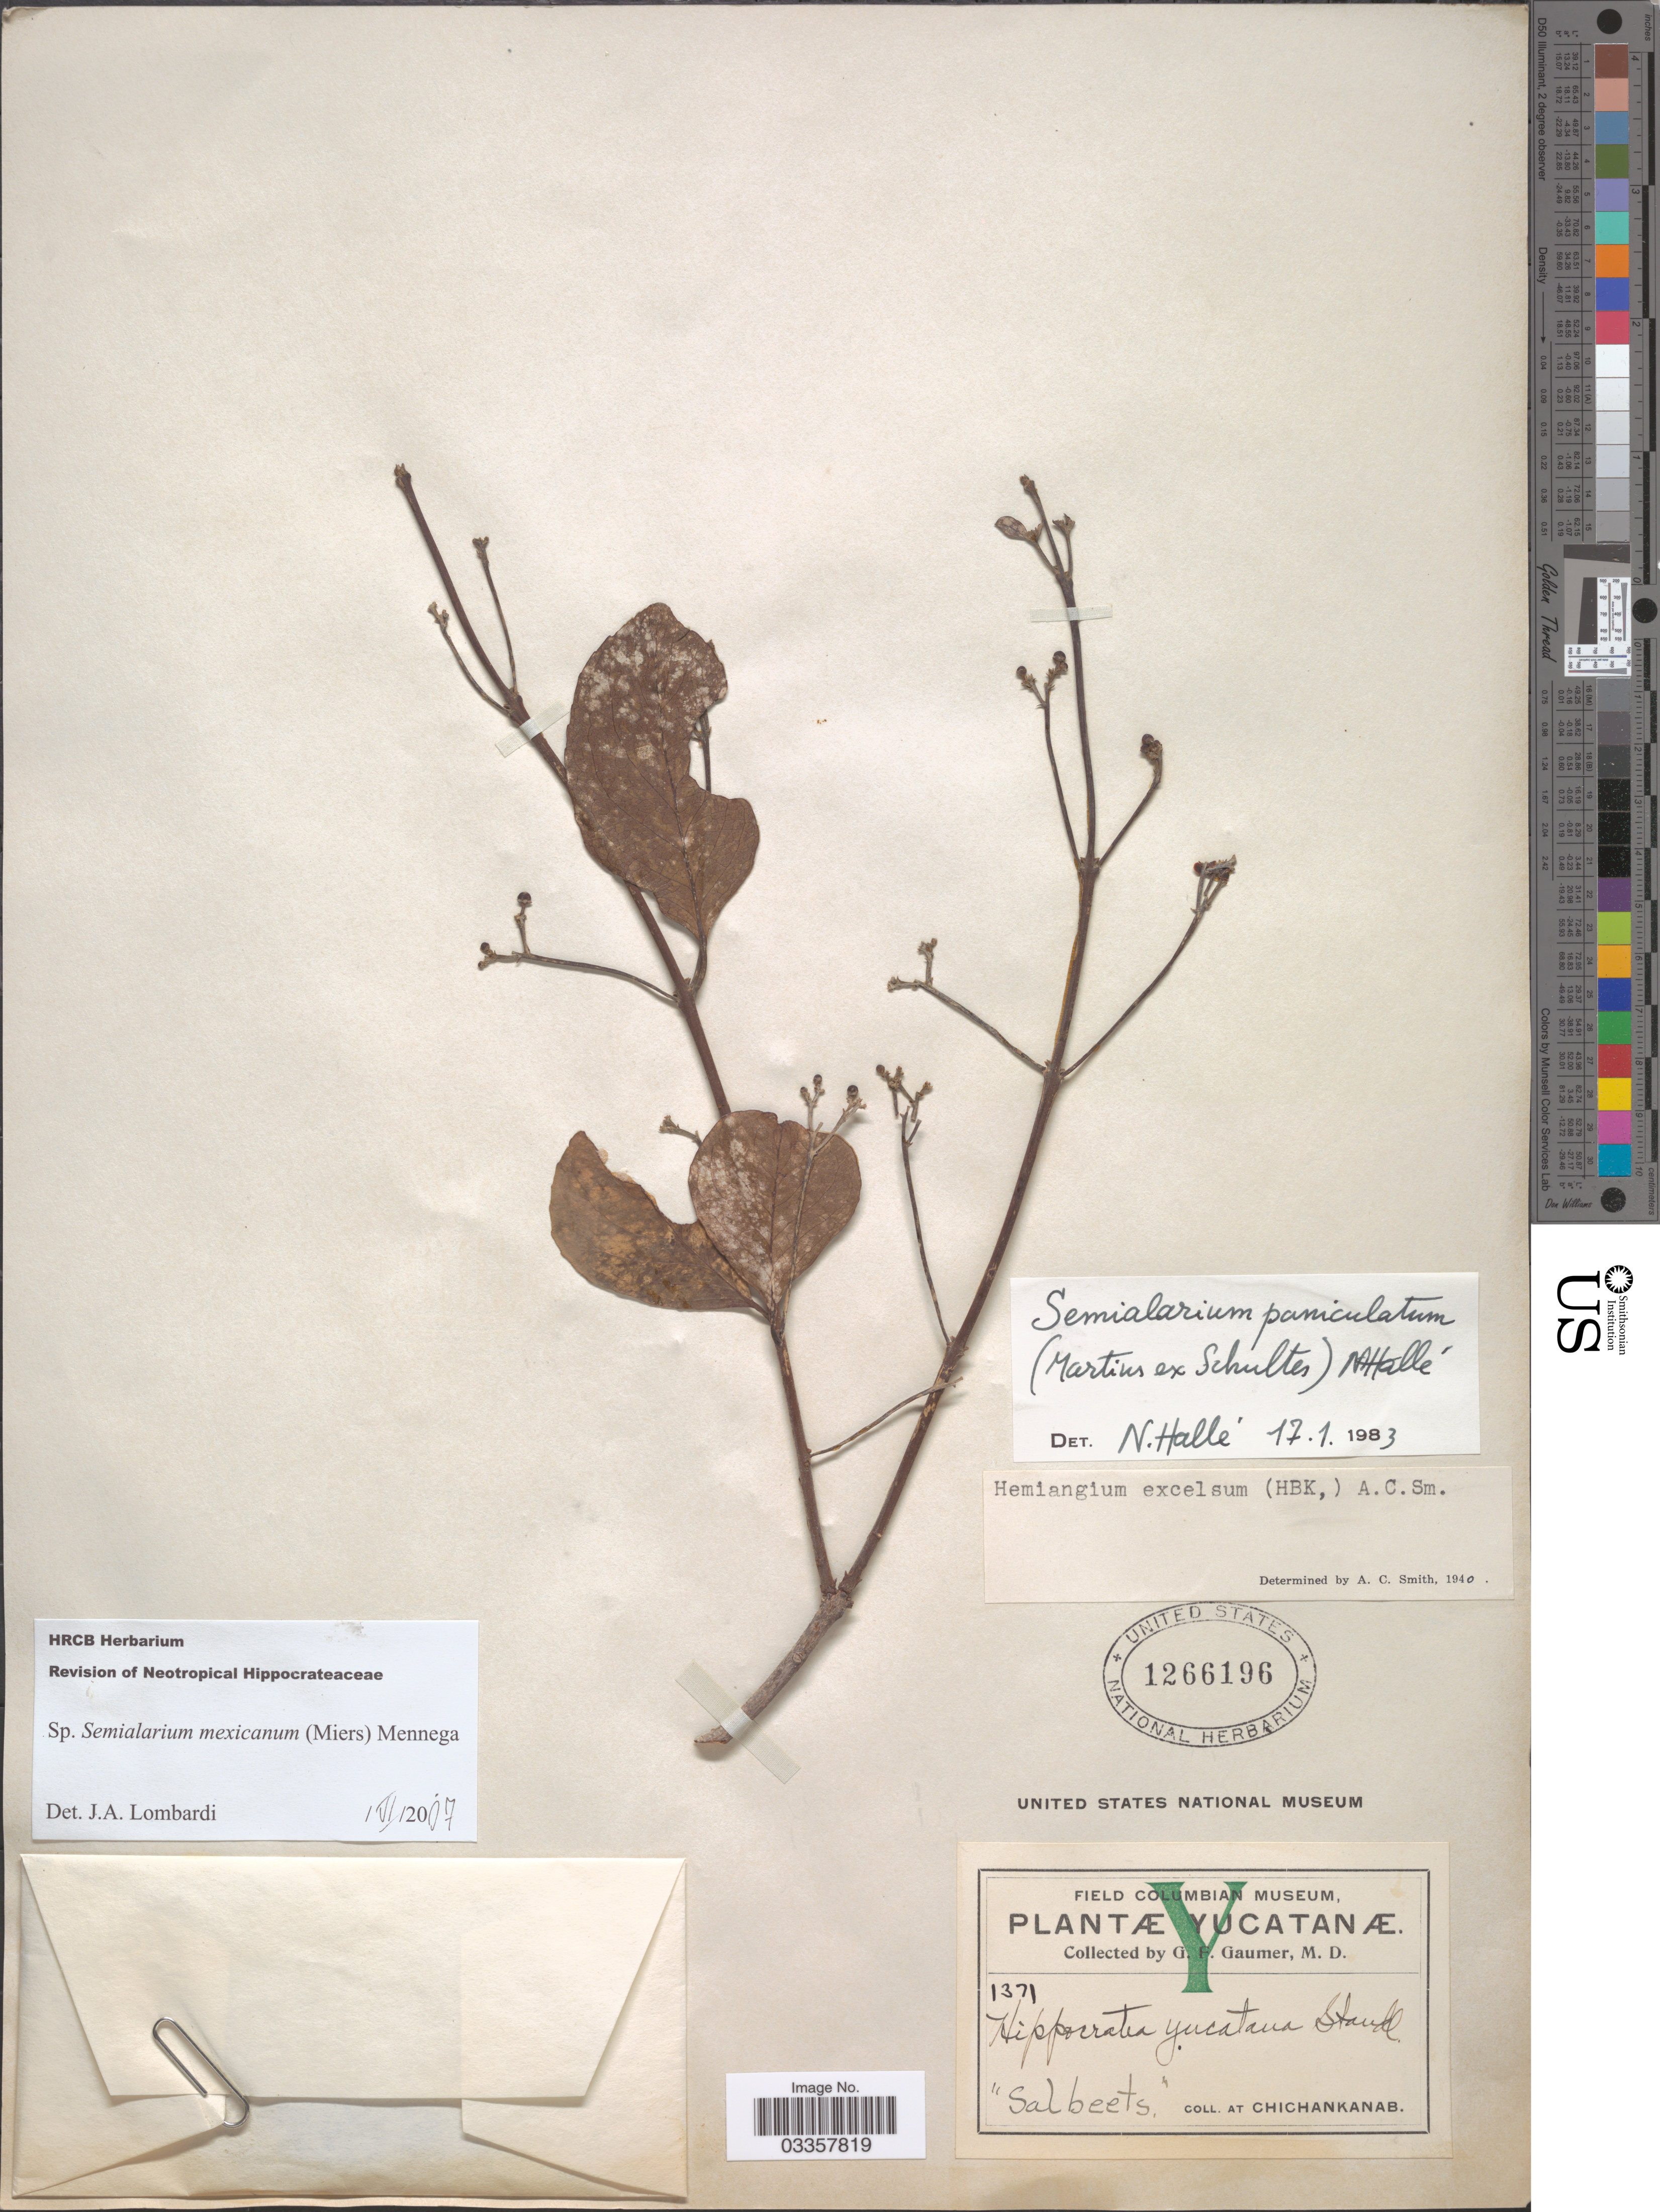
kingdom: Plantae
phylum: Tracheophyta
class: Magnoliopsida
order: Celastrales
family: Celastraceae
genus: Semialarium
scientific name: Semialarium mexicanum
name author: (Miers) Mennega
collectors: G. F. Gaumer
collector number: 1371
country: Mexico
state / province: Yucatán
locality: Coll. at Chichankanab.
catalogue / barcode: US 1266196